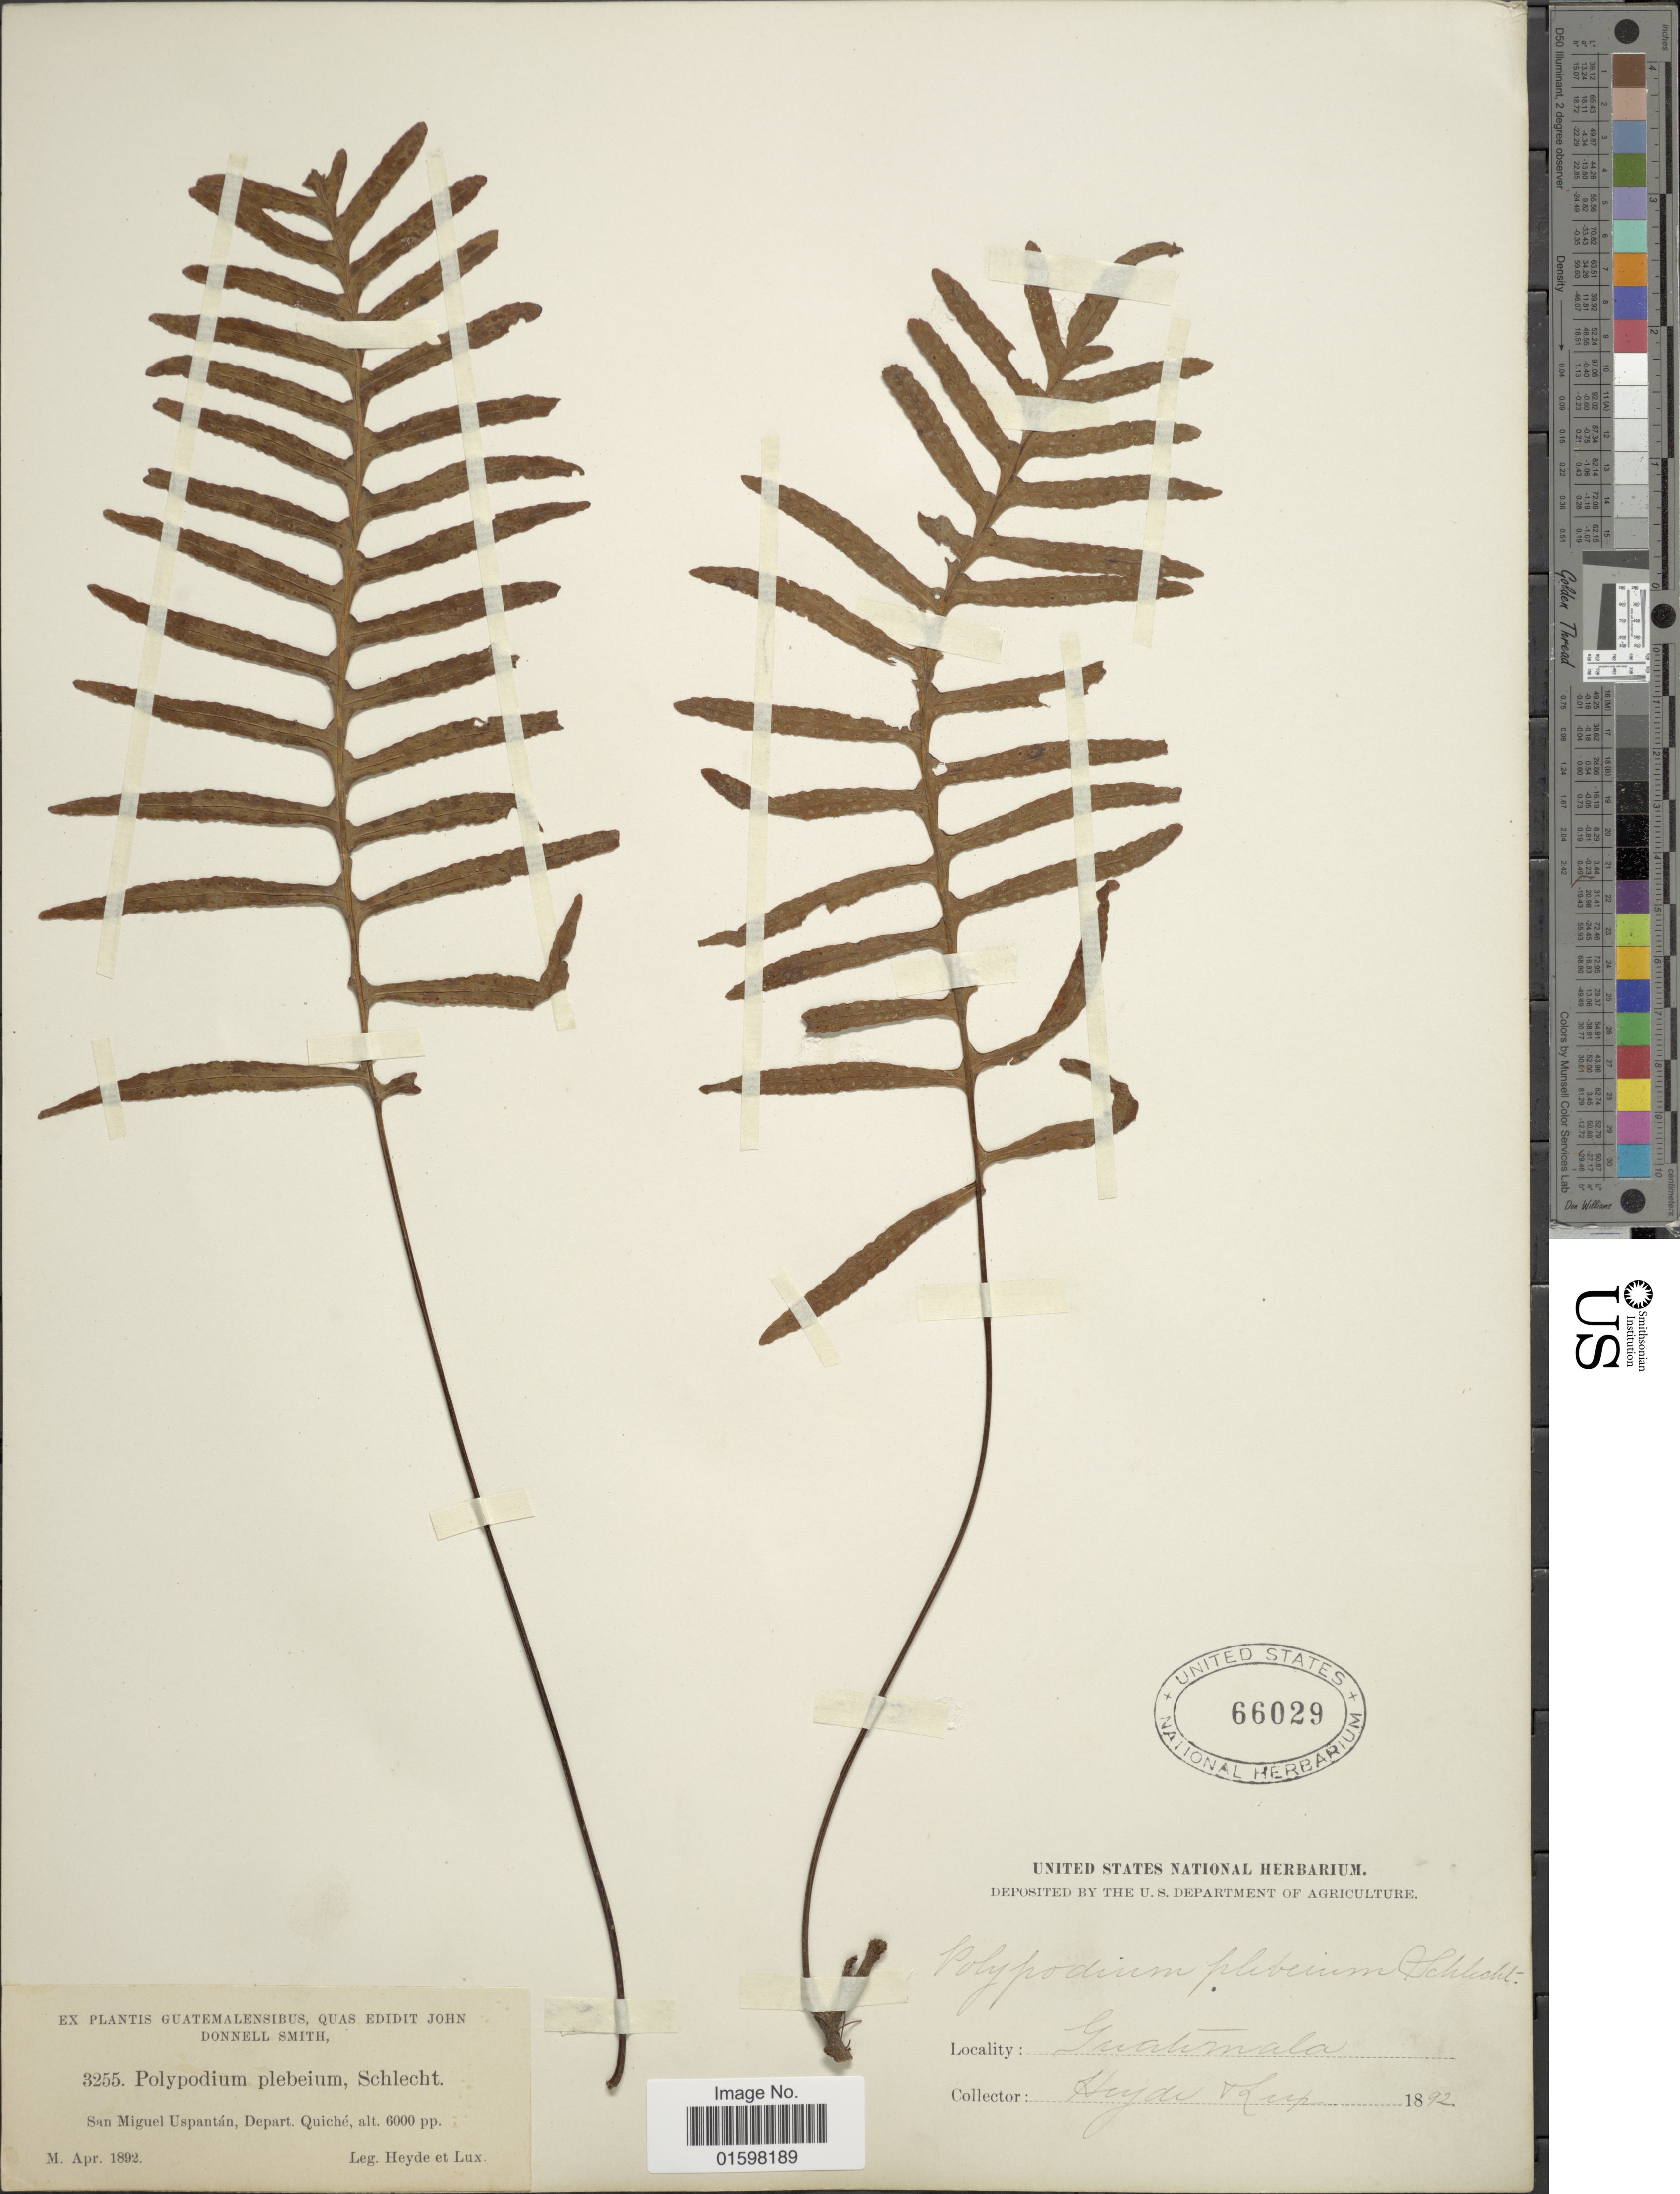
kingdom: Plantae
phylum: Tracheophyta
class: Polypodiopsida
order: Polypodiales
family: Polypodiaceae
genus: Pleopeltis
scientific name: Pleopeltis plebeia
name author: (Schltdl. ex Cham.) A.R. Sm. & Tejero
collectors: Heyde & Lux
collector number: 3255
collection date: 1892-04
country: Guatemala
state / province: El Quiché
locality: San Miguel, Depart. Quiche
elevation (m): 1829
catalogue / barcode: US 66029